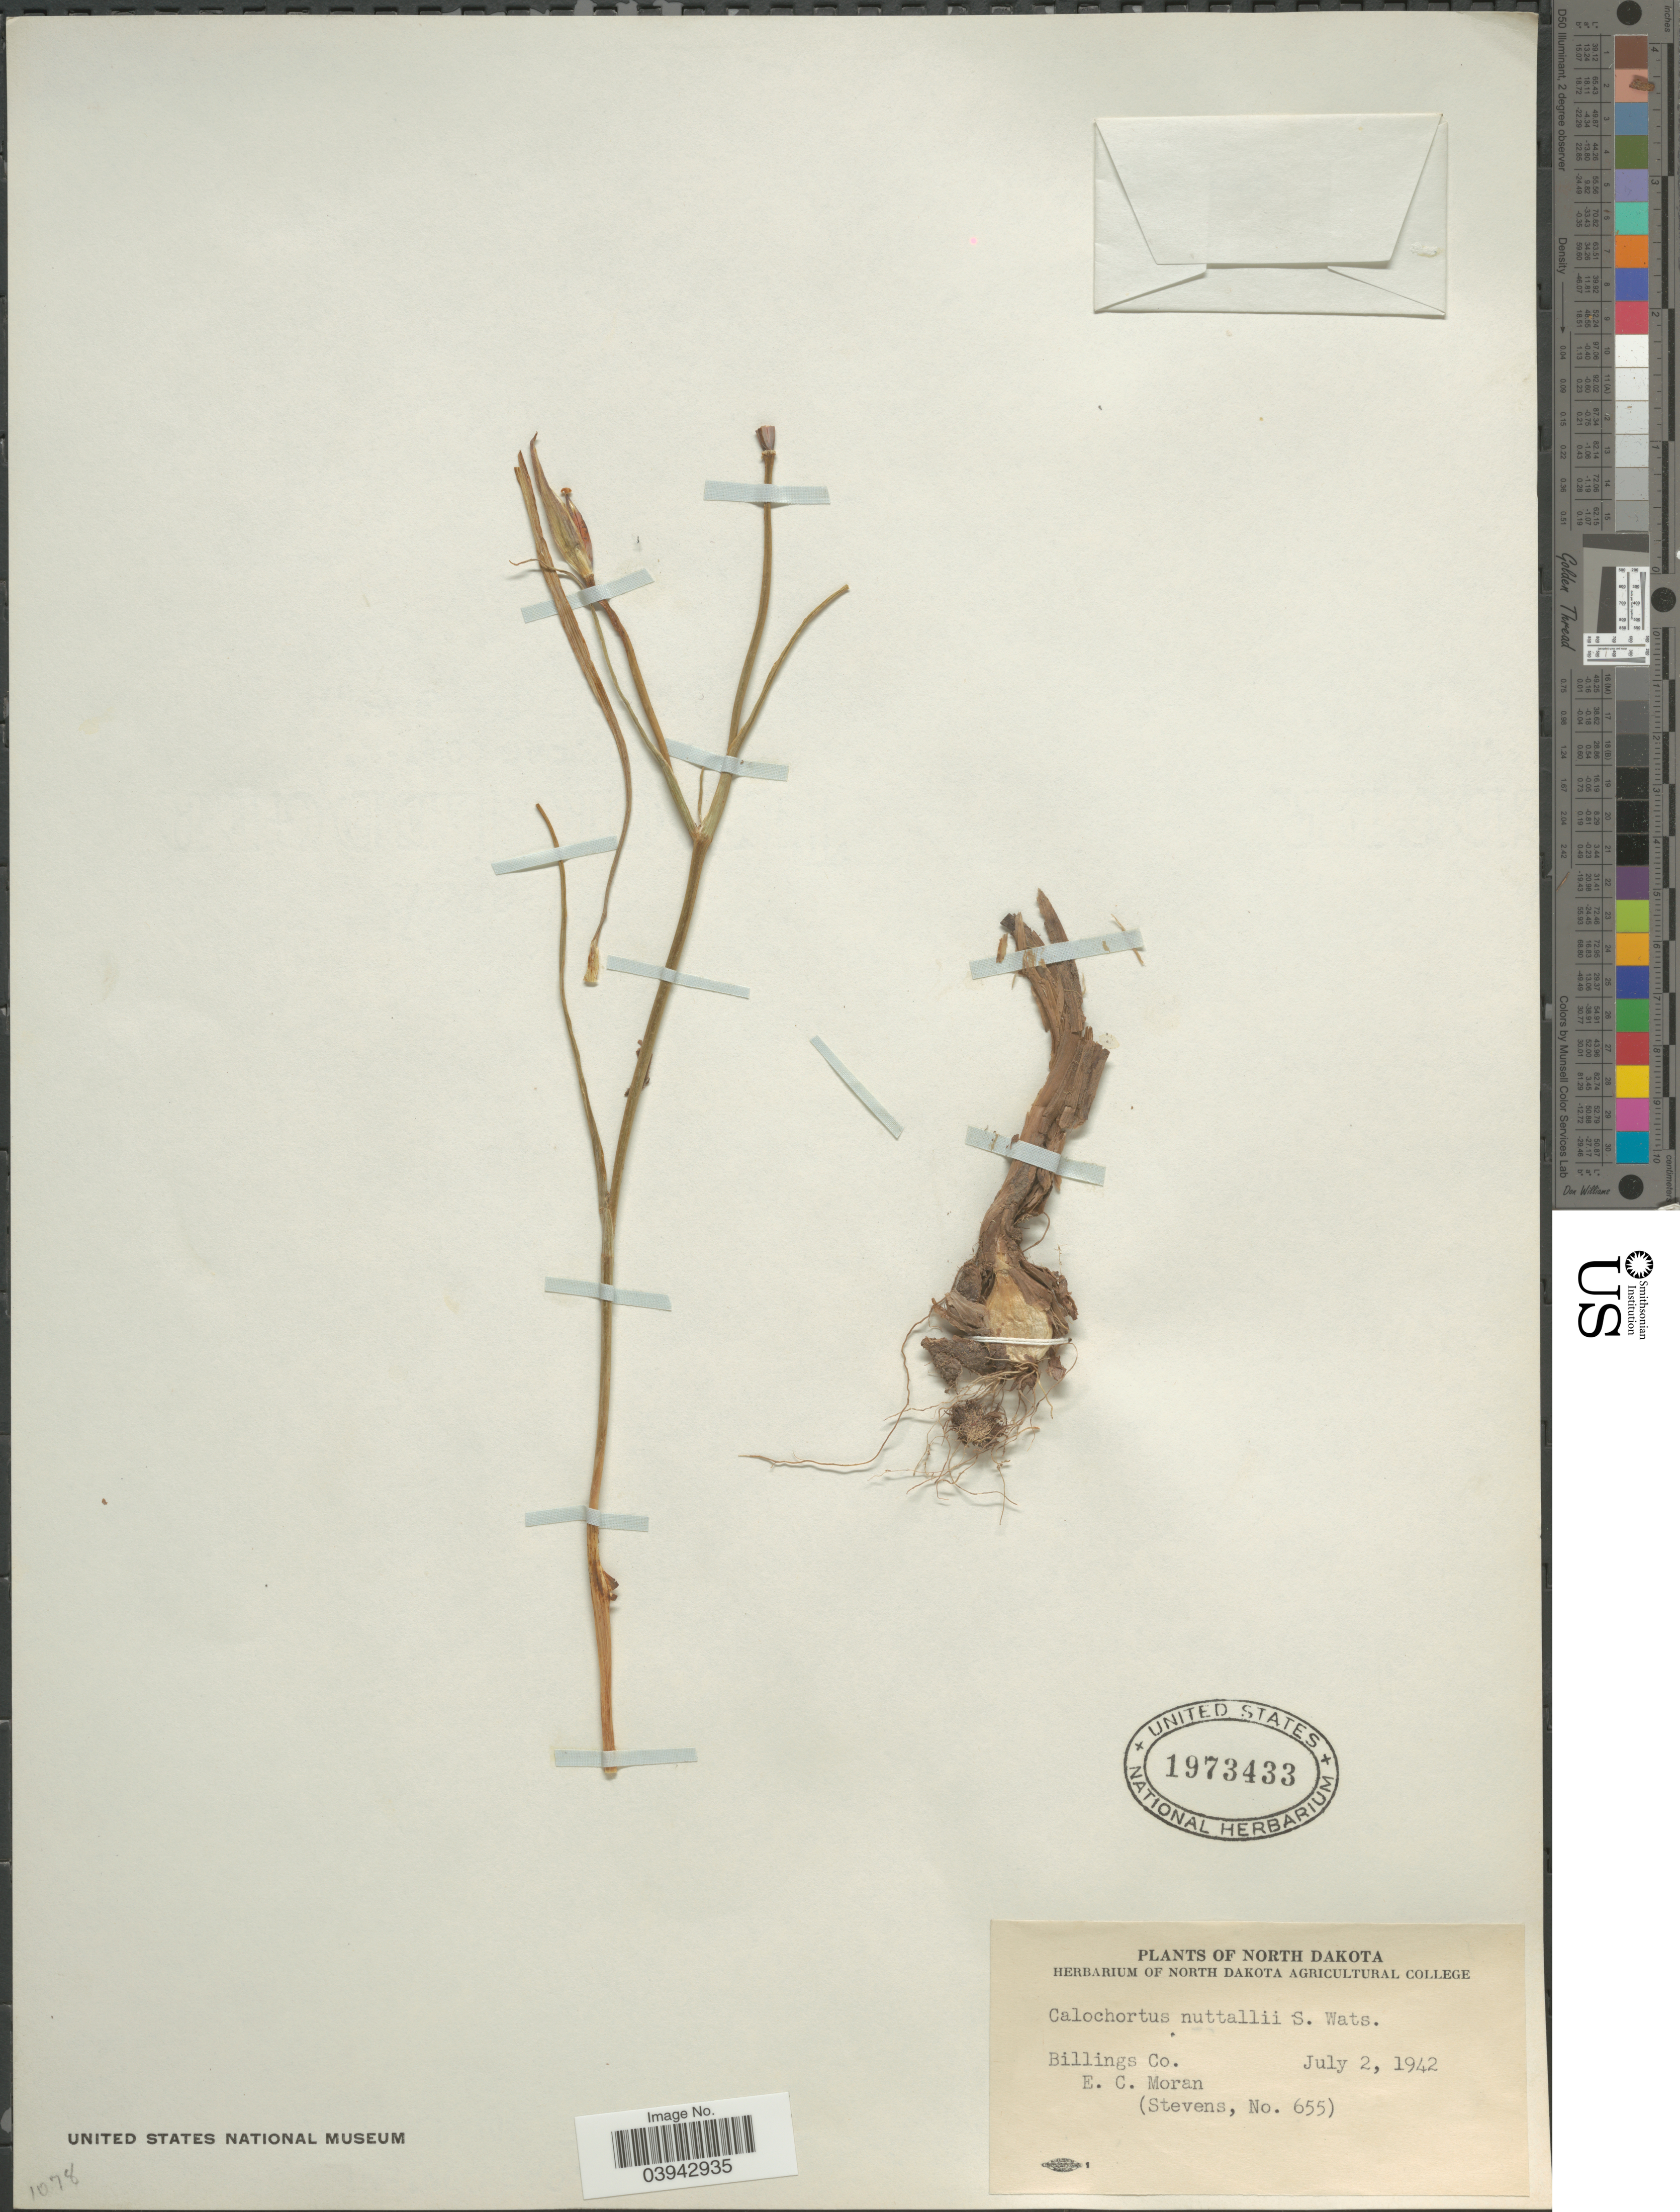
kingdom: Plantae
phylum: Tracheophyta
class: Liliopsida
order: Liliales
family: Liliaceae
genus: Calochortus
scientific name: Calochortus nuttallii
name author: Torr.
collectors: E. C. Moran & -. Stevens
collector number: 655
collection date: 1942-07-02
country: United States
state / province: North Dakota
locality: Billings Co.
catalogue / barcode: US 1973433